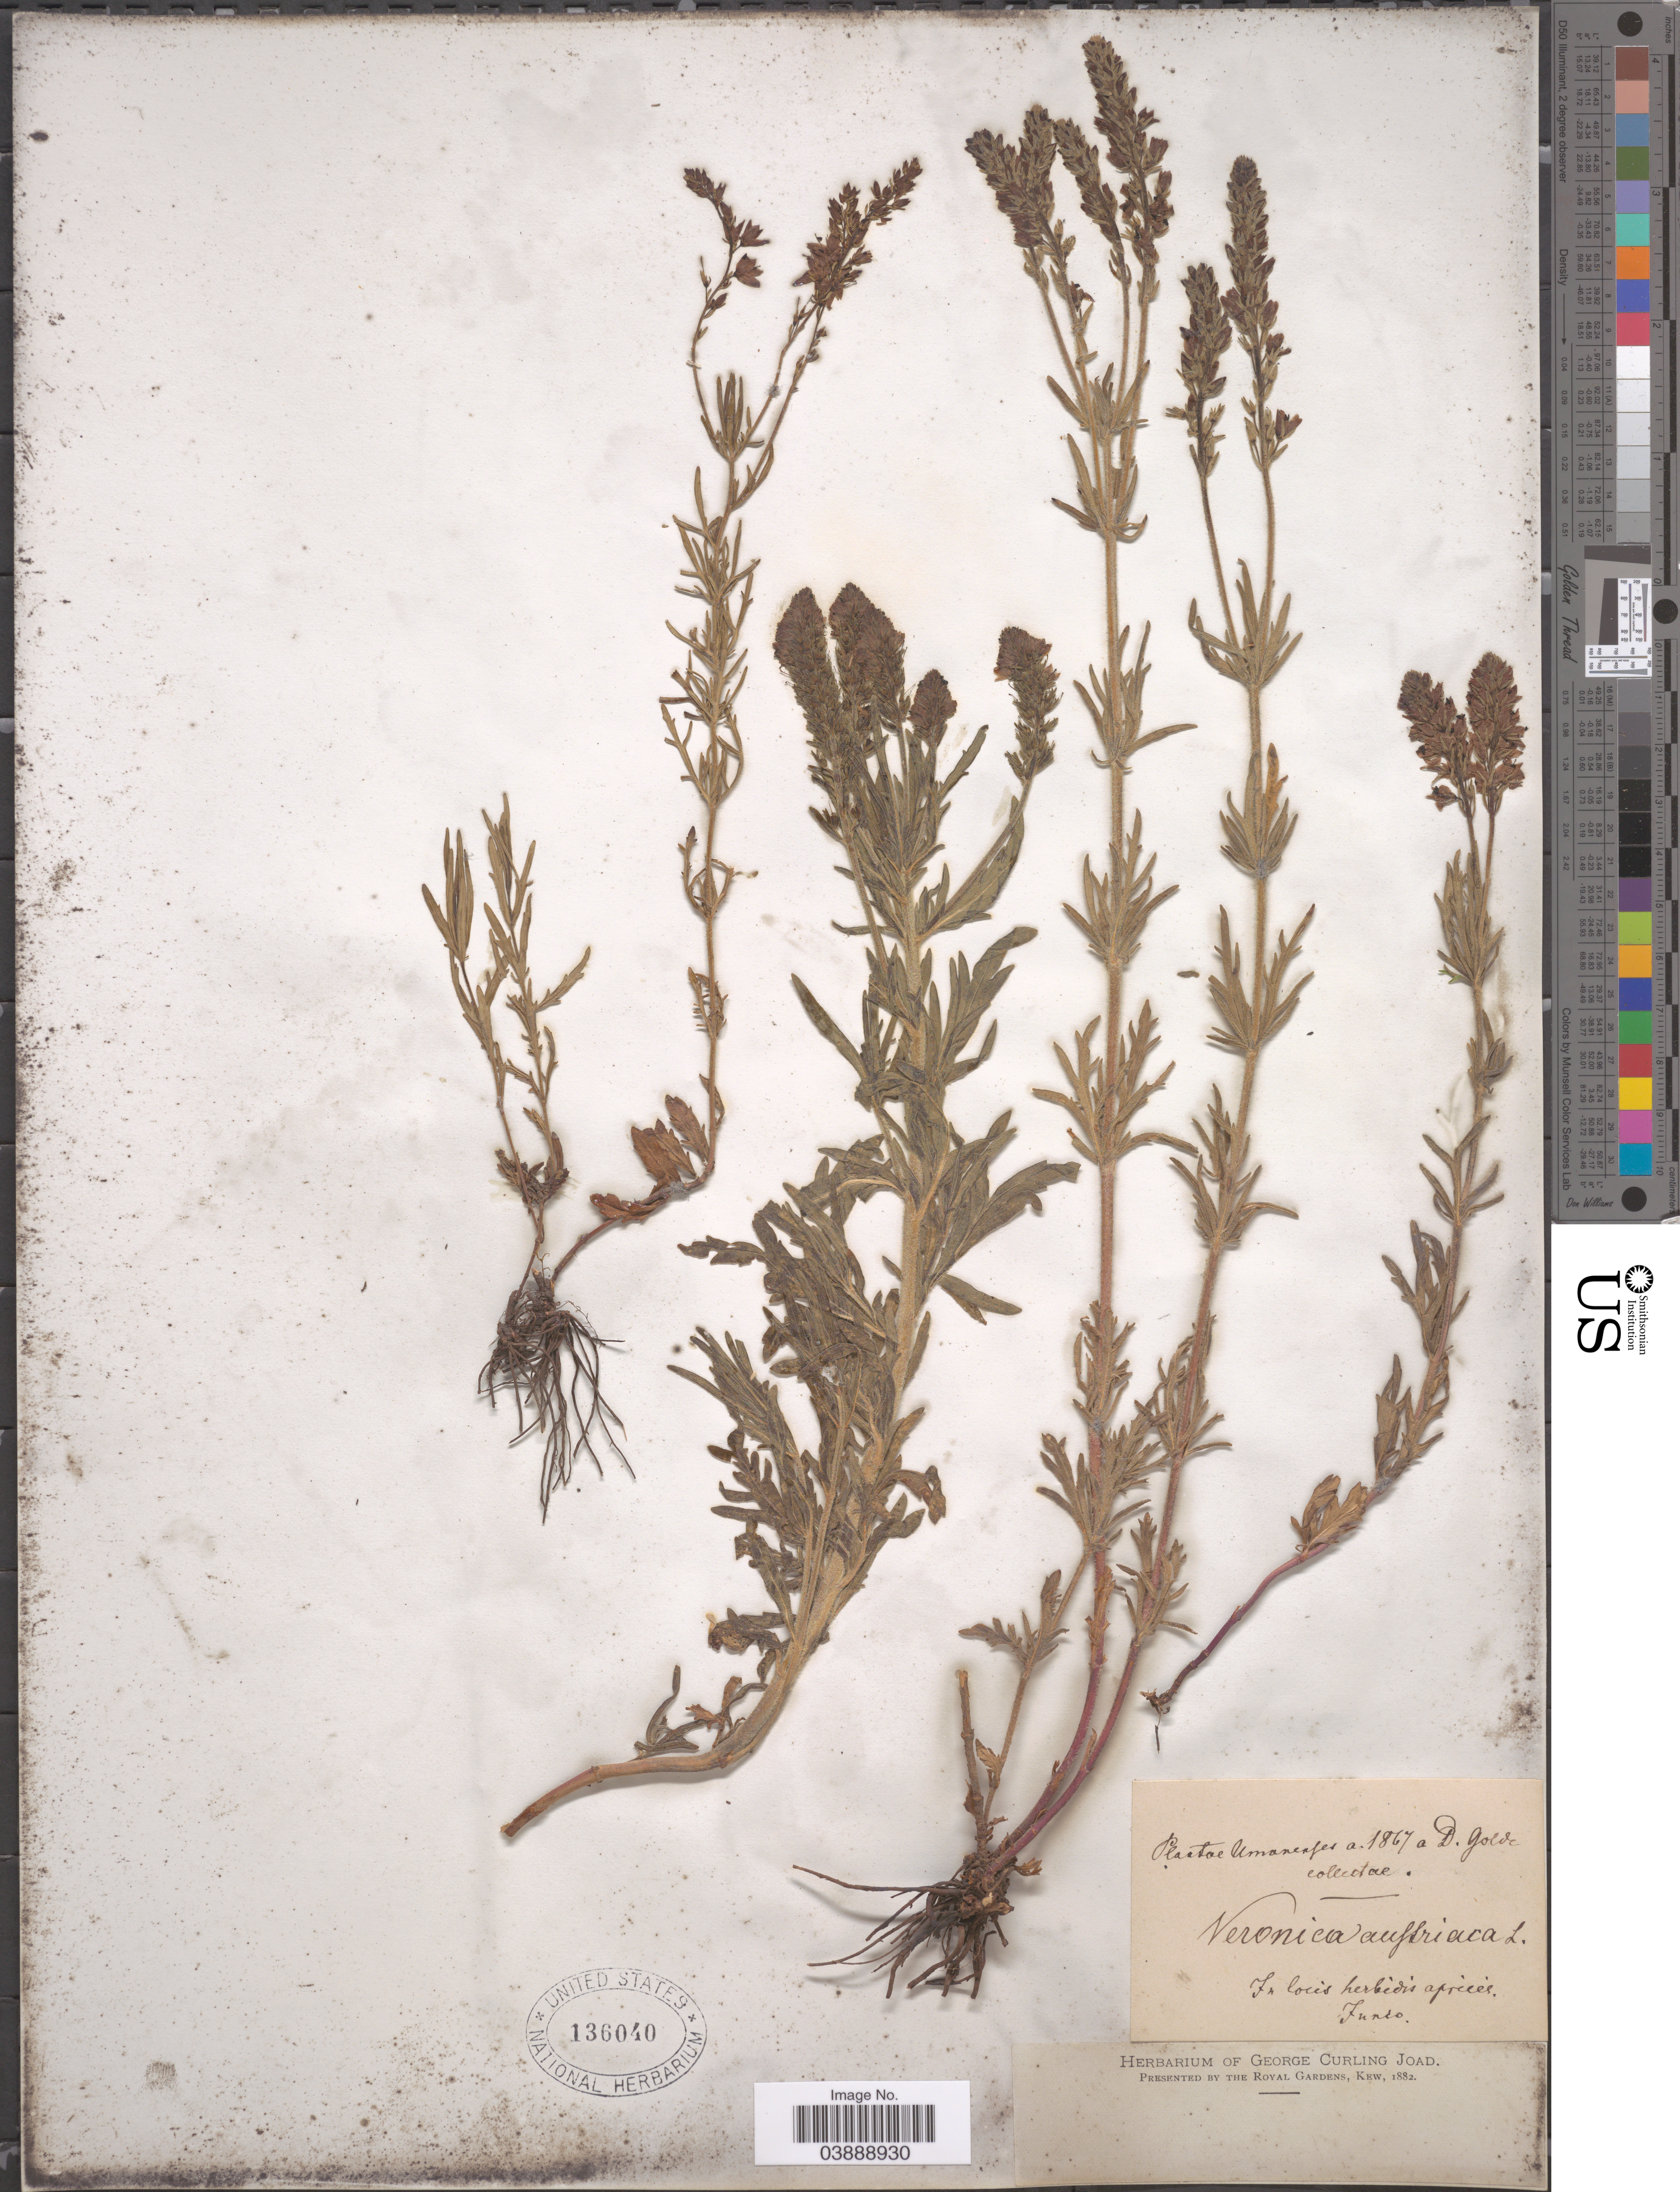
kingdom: Plantae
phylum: Tracheophyta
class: Magnoliopsida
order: Lamiales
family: Plantaginaceae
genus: Veronica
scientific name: Veronica austriaca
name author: L.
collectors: D. Golde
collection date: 1867-06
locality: Umanenses [interpreted].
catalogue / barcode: US 136040